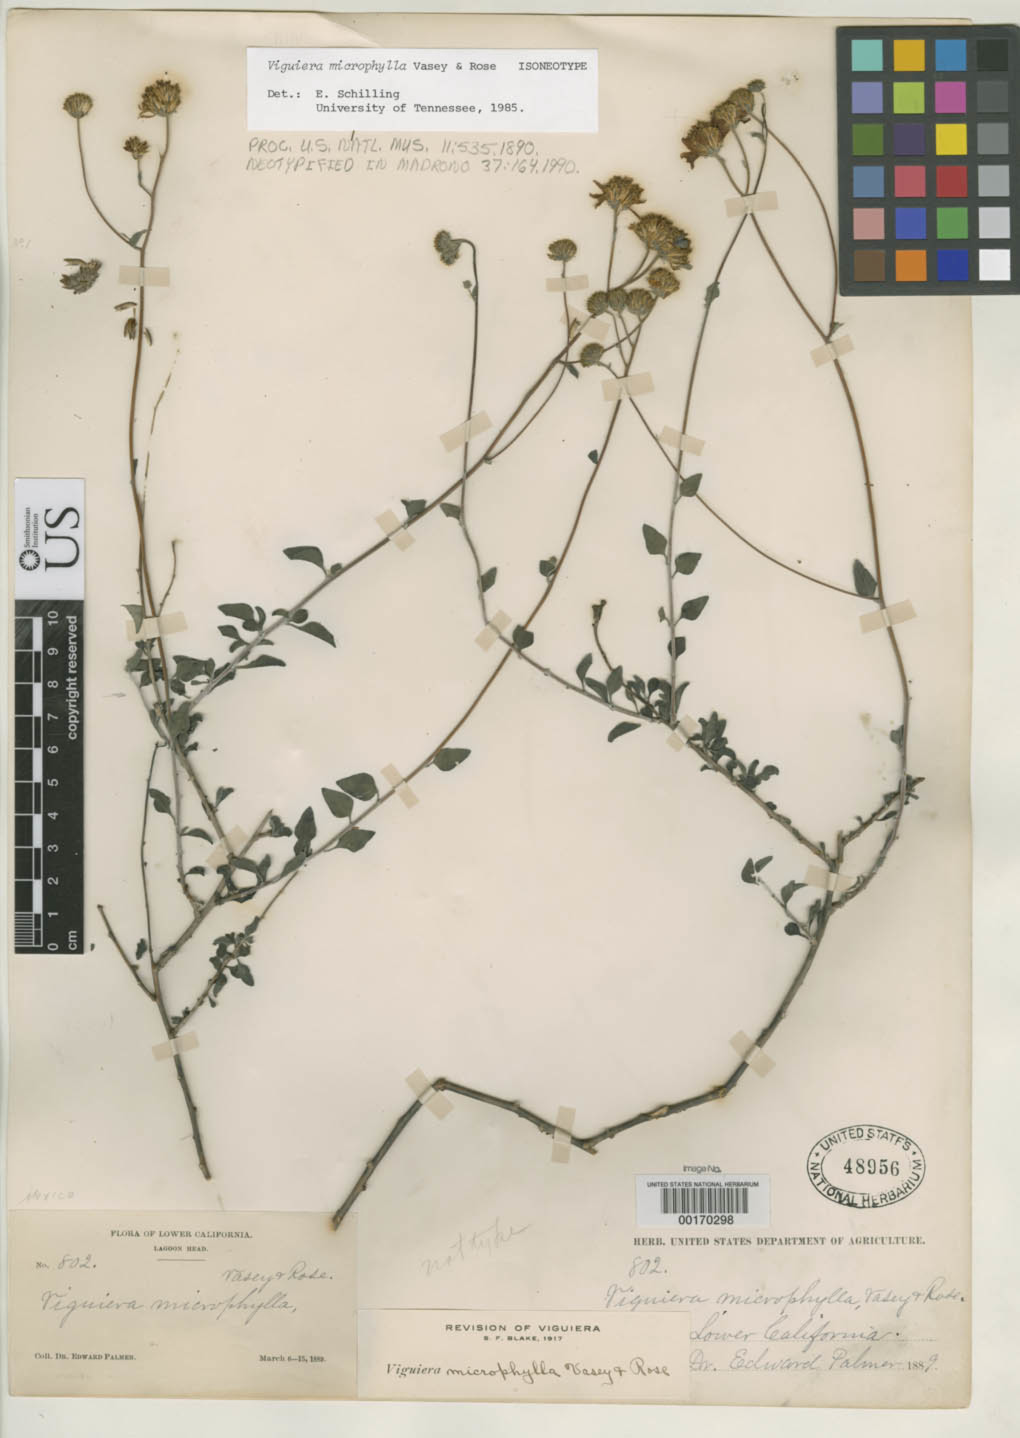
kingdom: Plantae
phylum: Tracheophyta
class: Magnoliopsida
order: Asterales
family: Asteraceae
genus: Viguiera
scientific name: Viguiera microphylla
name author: Vasey & Rose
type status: Isoneotype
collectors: E. Palmer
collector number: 802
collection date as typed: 06 Mar 1889 to 15 Mar 1889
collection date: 1889-03-06/1889-03-15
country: Mexico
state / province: Baja California Norte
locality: Lagoon Head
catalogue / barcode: US 48956